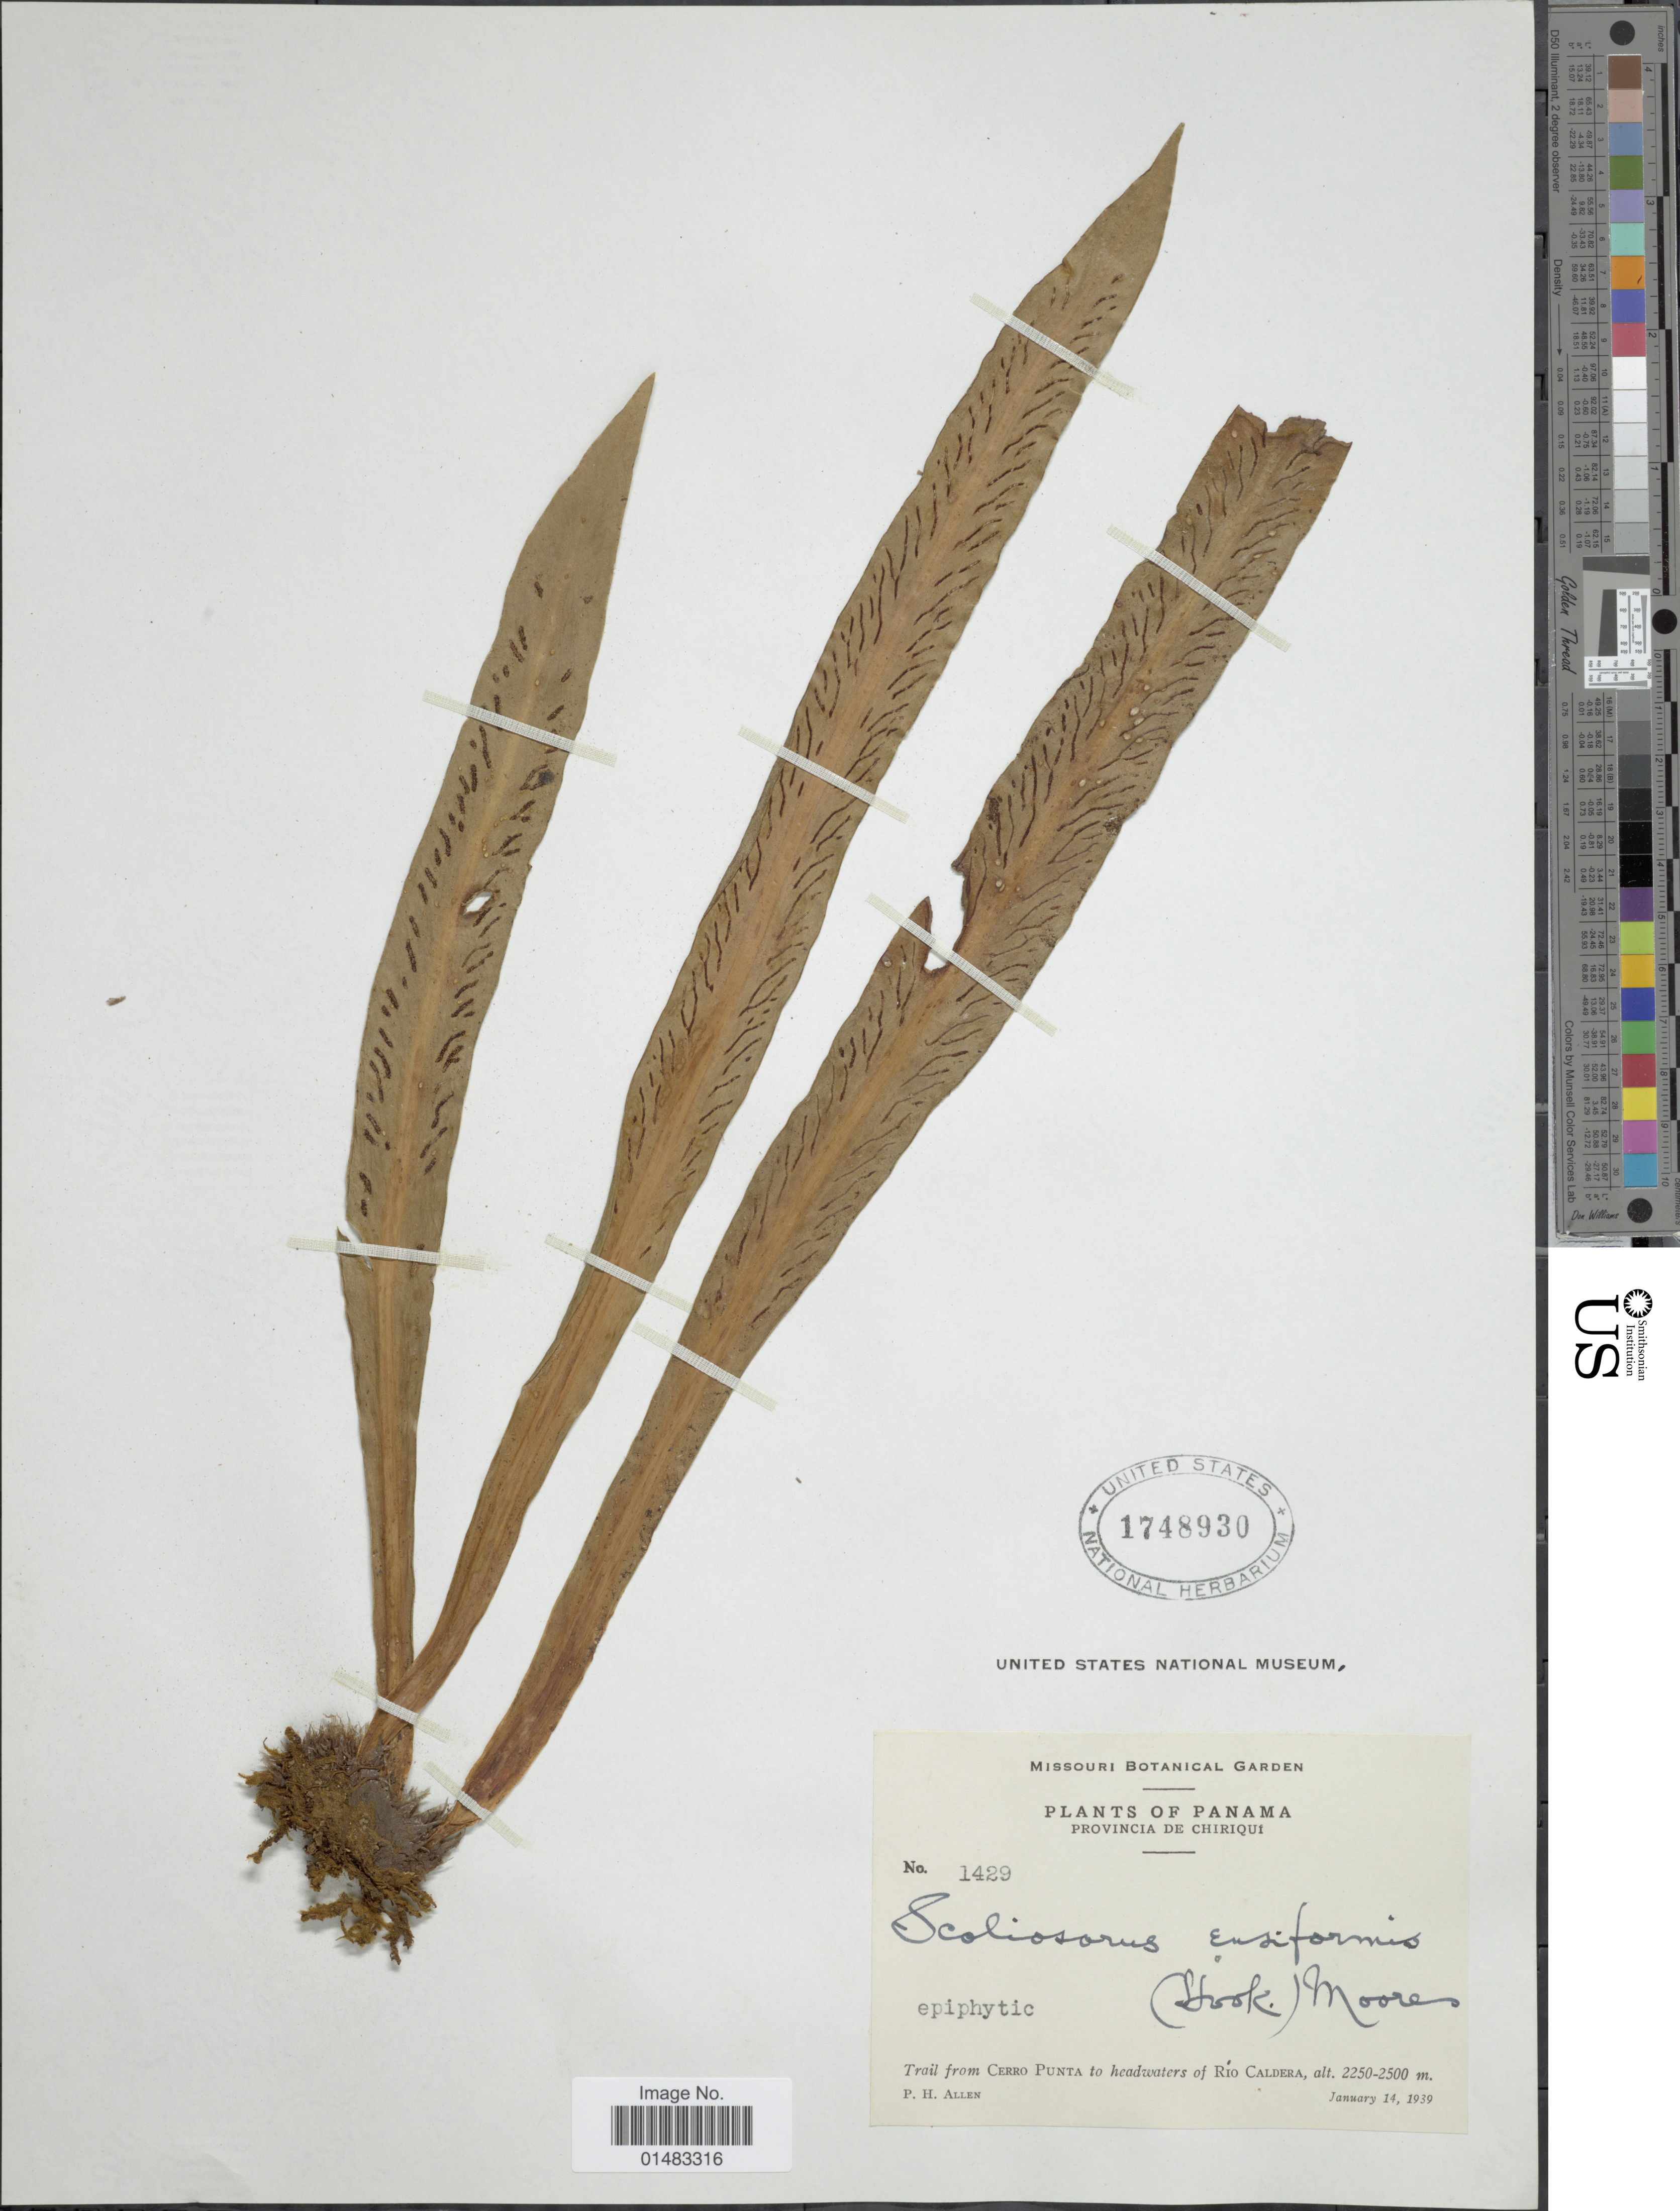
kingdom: Plantae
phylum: Tracheophyta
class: Polypodiopsida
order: Polypodiales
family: Pteridaceae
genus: Scoliosorus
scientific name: Scoliosorus ensiformis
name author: (Hook.) T. Moore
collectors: P. H. Allen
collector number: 1429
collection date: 1939-01-14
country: Panama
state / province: Chiriqui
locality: Plants of Panama, Trail from Cerro Punta to headwaters of Rio Caldera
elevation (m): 2250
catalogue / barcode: US 1748930